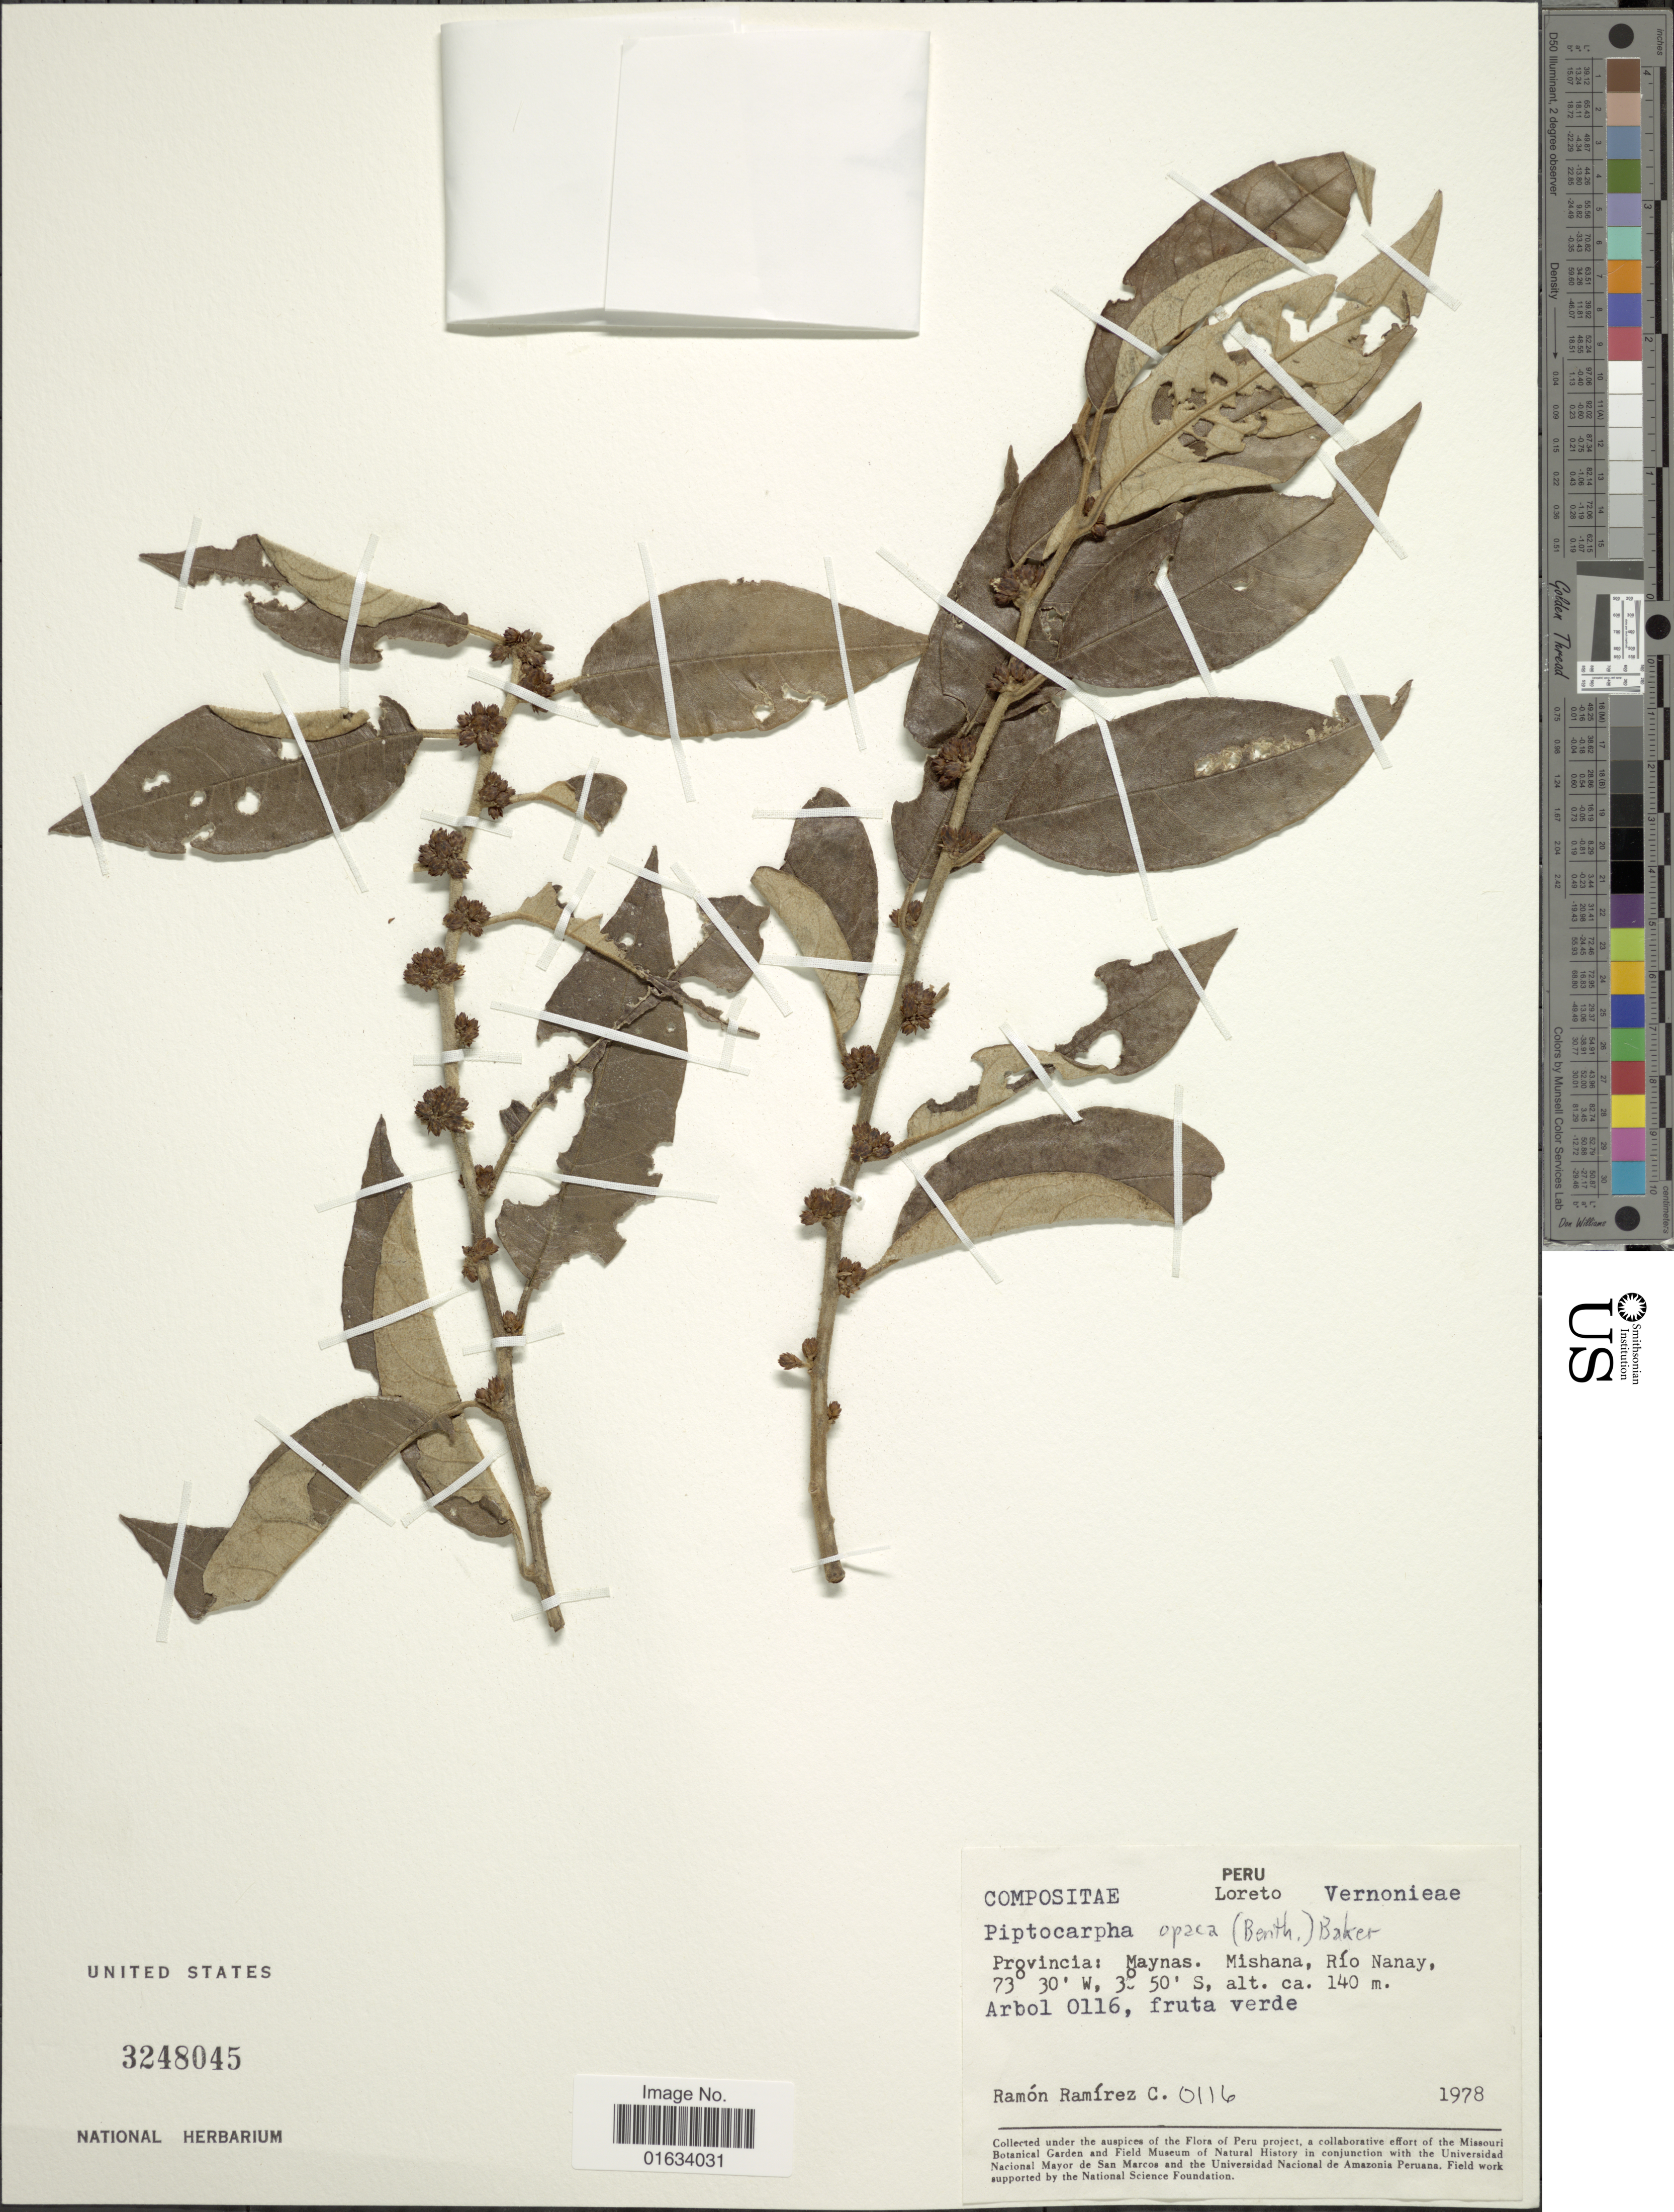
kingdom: Plantae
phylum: Tracheophyta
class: Magnoliopsida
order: Asterales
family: Asteraceae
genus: Piptocarpha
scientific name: Piptocarpha opaca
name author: (Benth.) Baker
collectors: R. Ramírez C.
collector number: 0116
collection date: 1978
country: Peru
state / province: Loreto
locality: Peru. Loreto. Provincia; Maynas. Mishana, Rio Nanay,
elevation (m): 140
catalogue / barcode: US 3248045